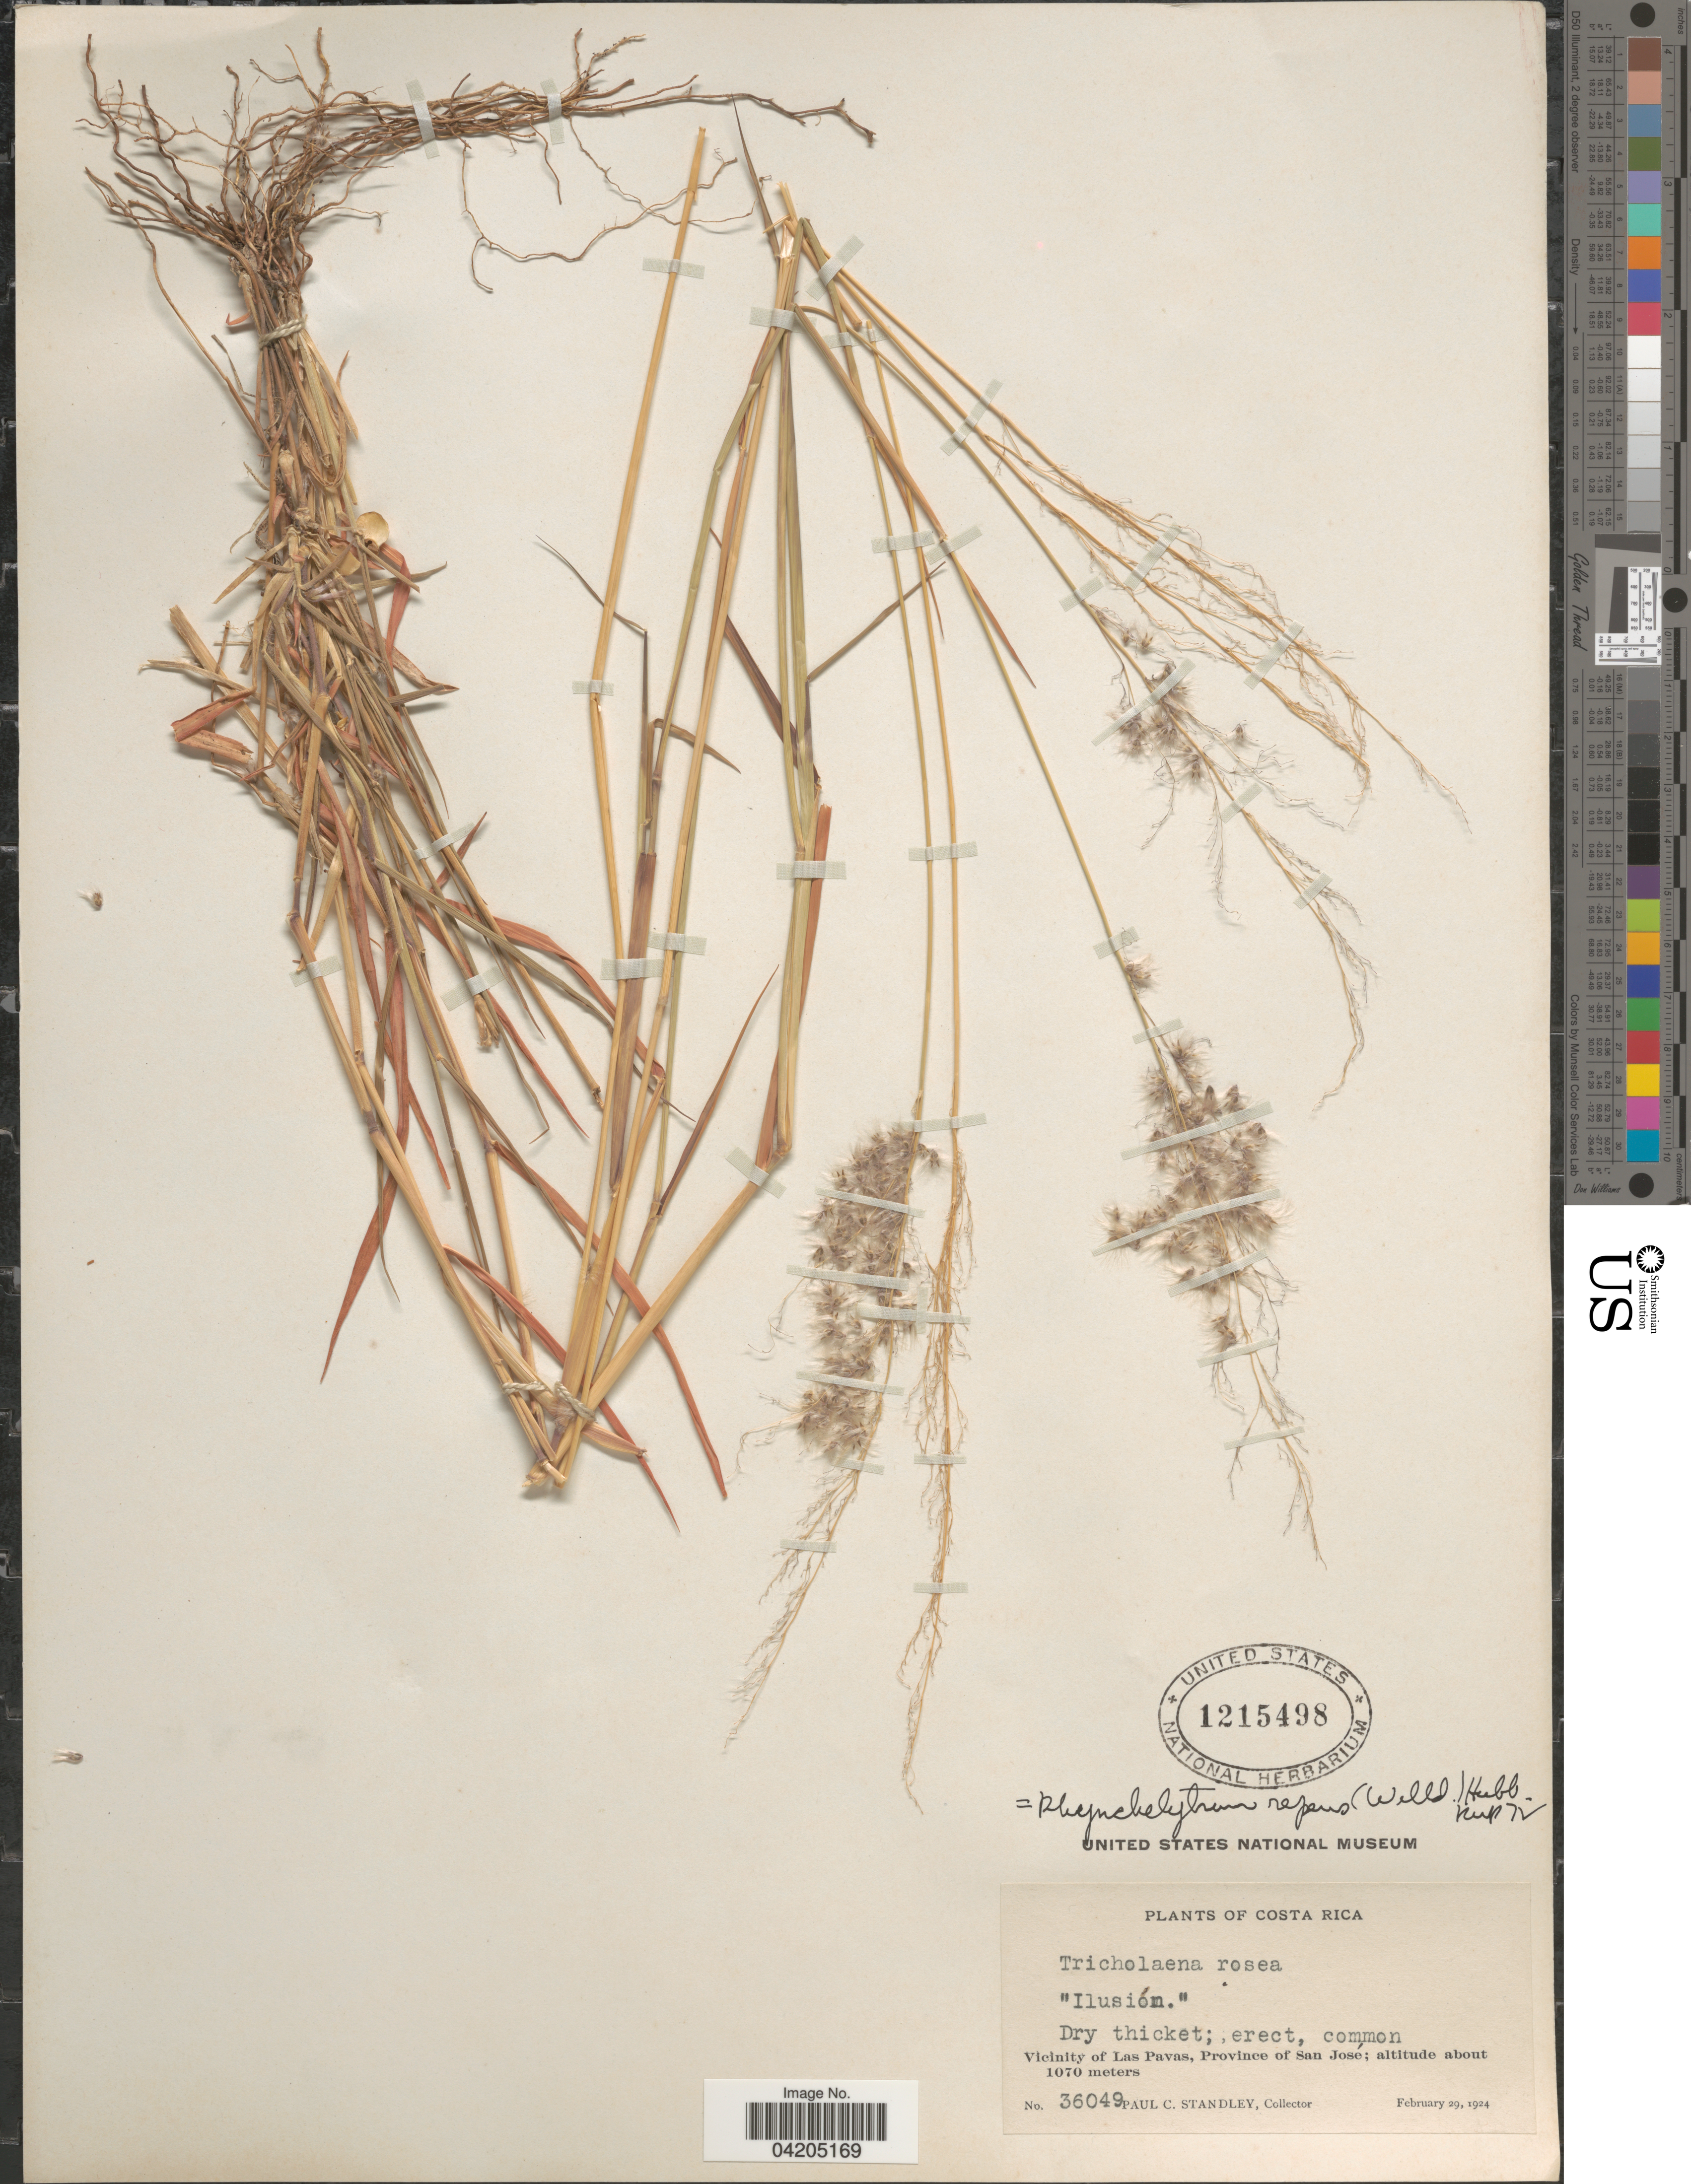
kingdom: Plantae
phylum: Tracheophyta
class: Liliopsida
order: Poales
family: Poaceae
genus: Melinis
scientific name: Melinis repens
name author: (Willd.) Zizka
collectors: P. C. Standley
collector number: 36049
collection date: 1924-02-29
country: Costa Rica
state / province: San José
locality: Vicinity of Las Pavas.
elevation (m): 1070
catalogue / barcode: US 1215498